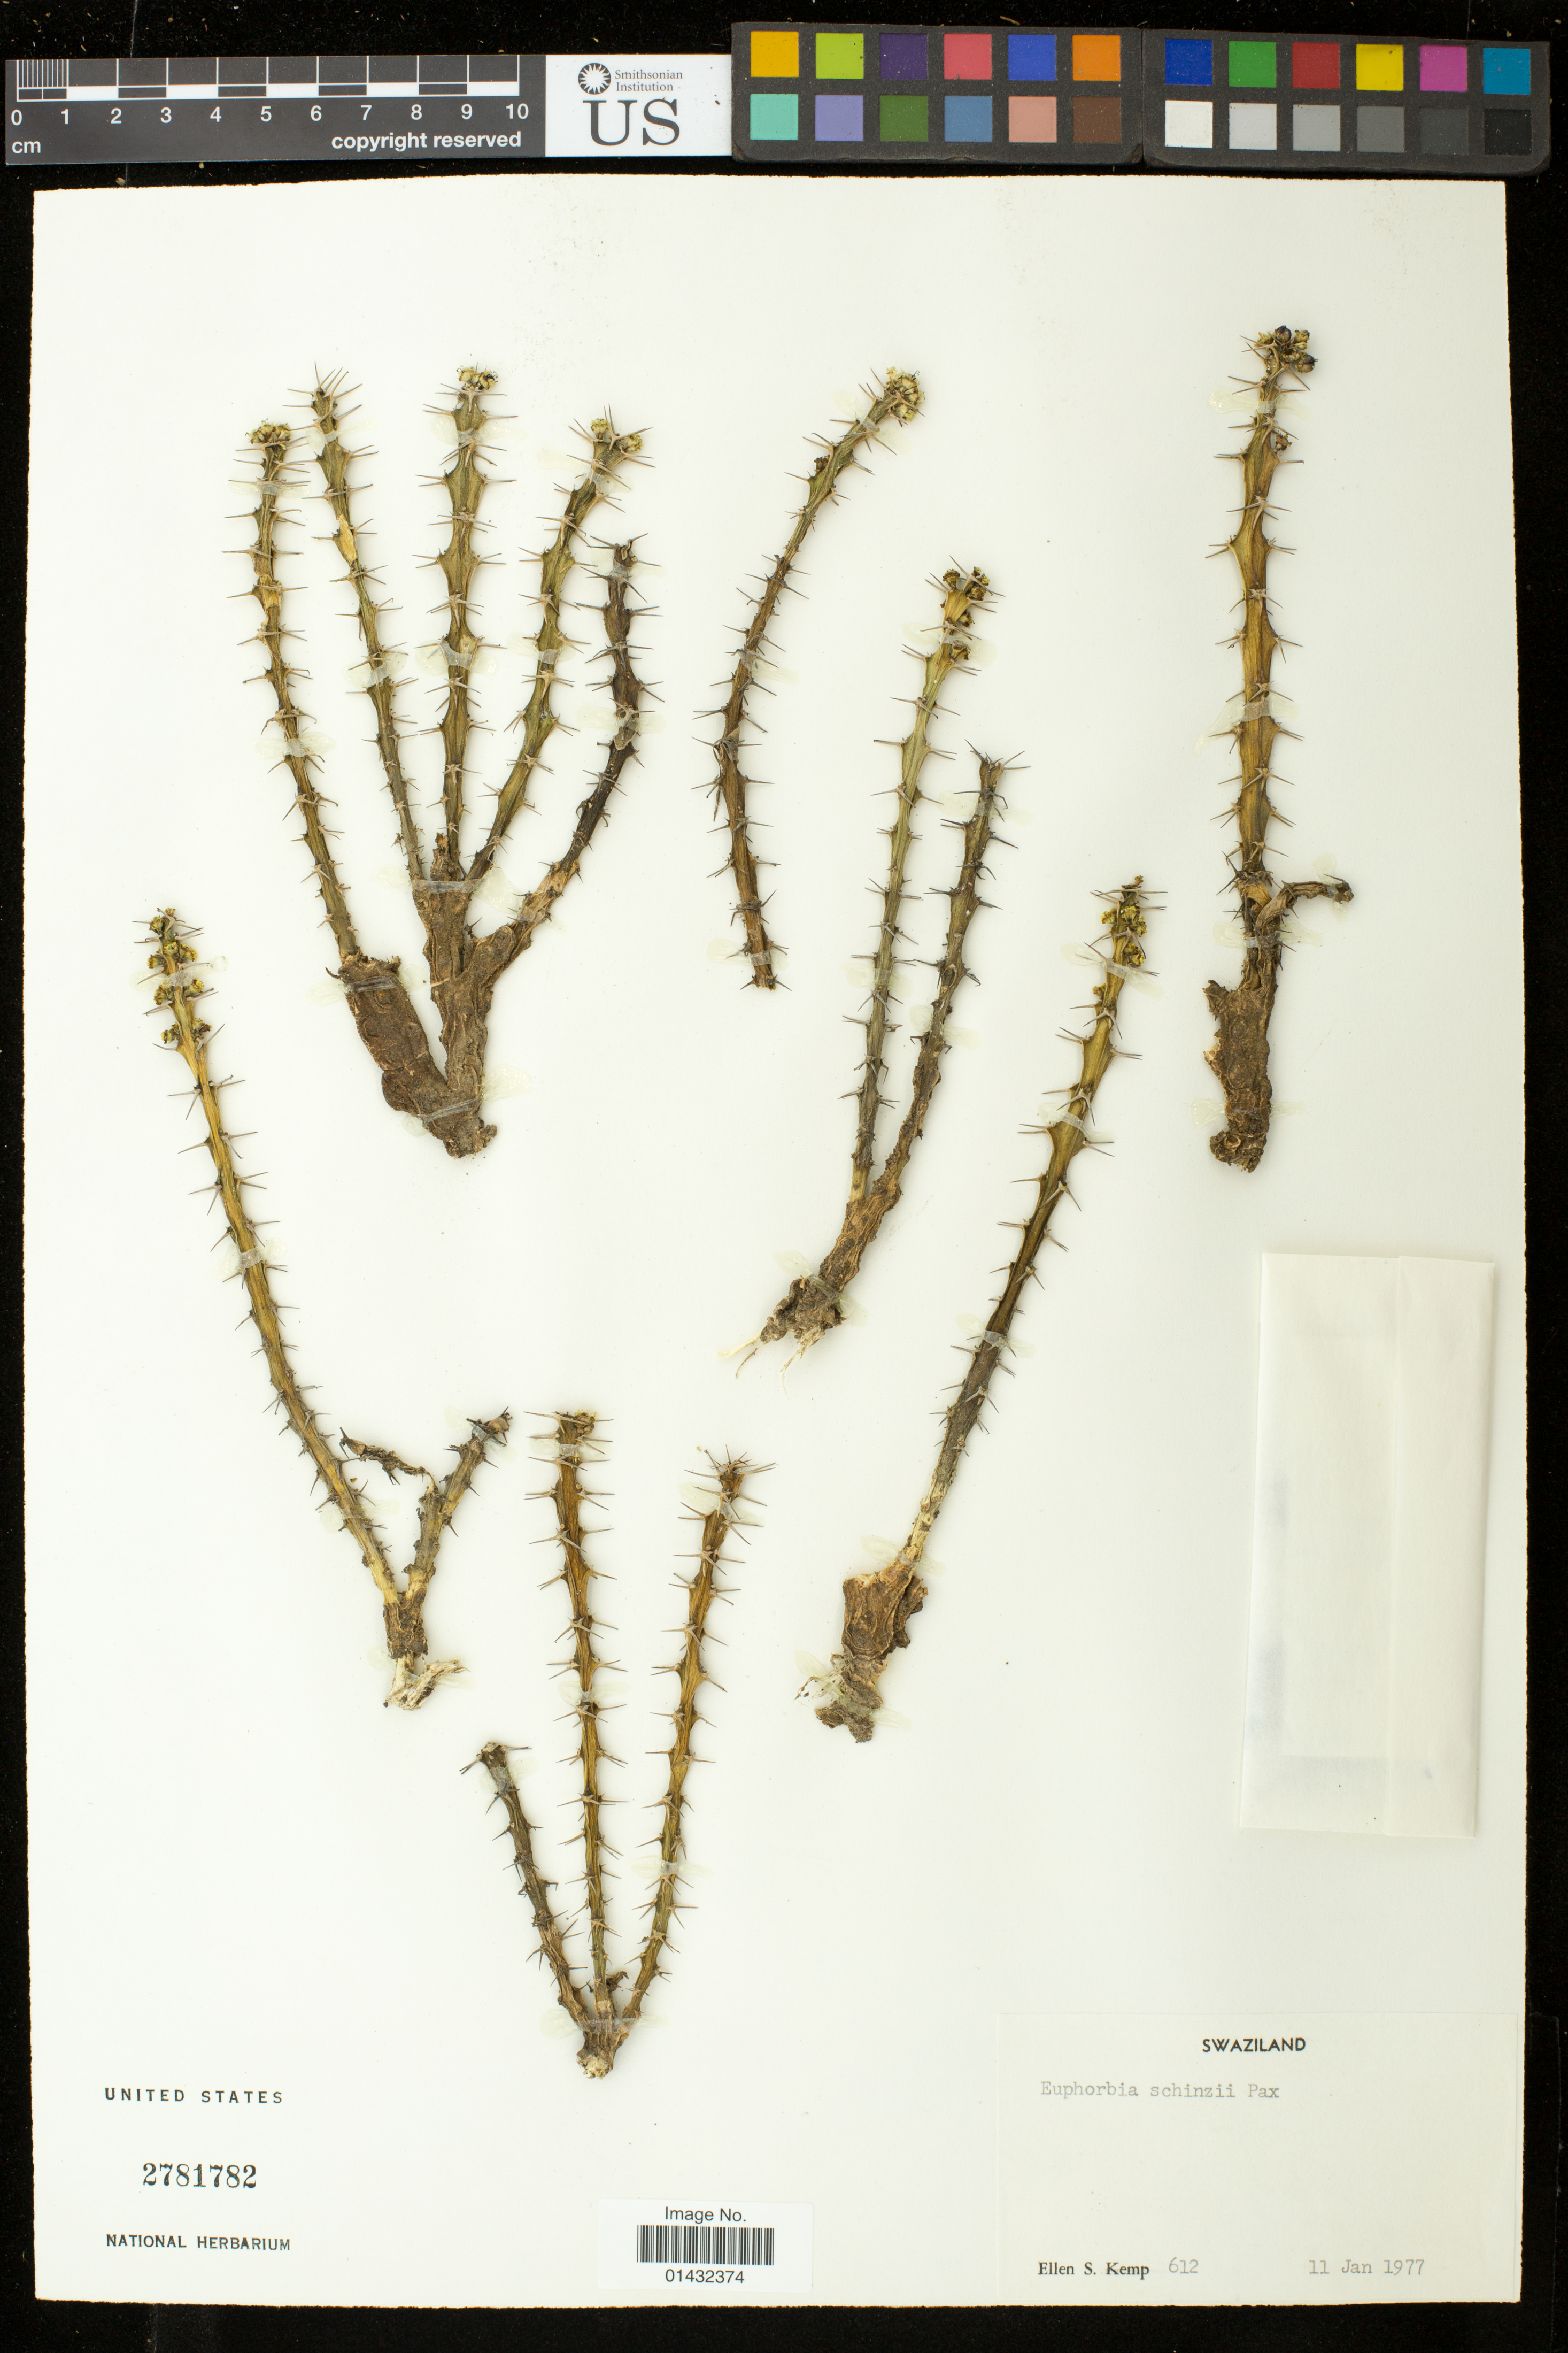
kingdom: Plantae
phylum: Tracheophyta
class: Magnoliopsida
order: Malpighiales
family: Euphorbiaceae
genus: Euphorbia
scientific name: Euphorbia schinzii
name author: Pax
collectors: E. S. Kemp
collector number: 612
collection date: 1977-01-11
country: Eswatini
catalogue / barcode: US 2781782